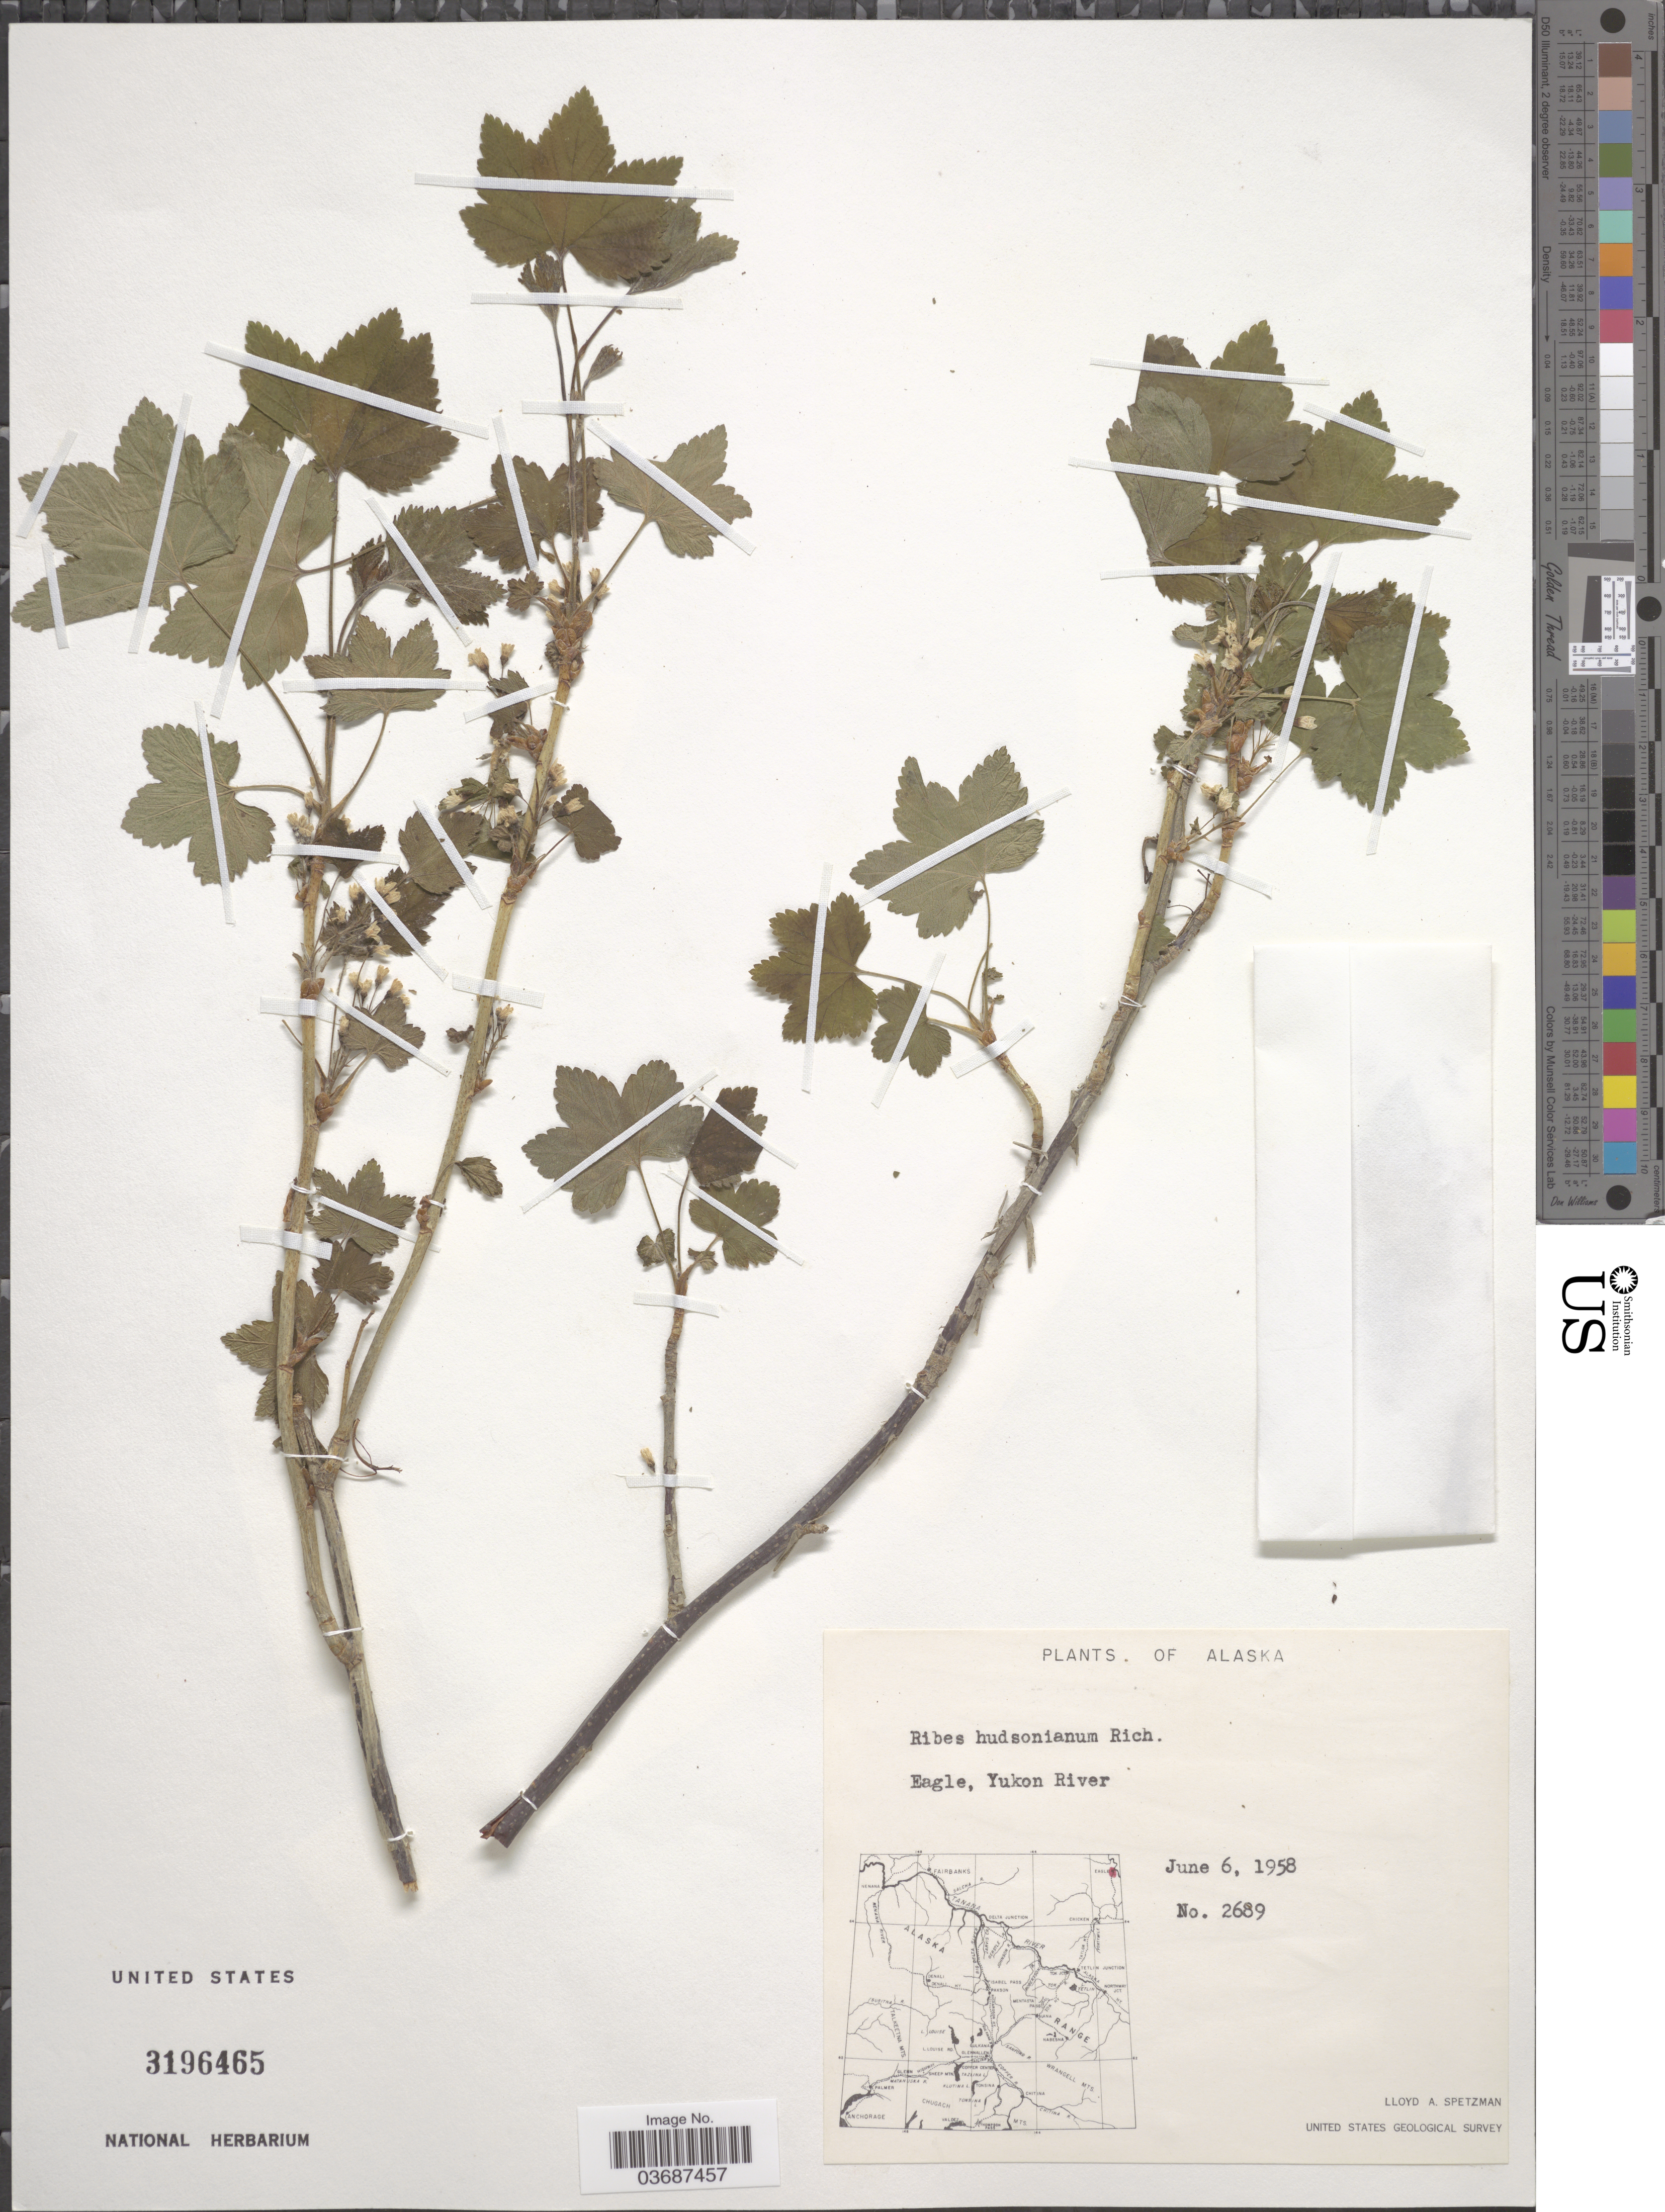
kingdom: Plantae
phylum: Tracheophyta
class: Magnoliopsida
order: Saxifragales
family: Grossulariaceae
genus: Ribes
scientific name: Ribes hudsonianum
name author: Richardson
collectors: L. Spetzman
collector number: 2689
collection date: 1958-06-06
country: United States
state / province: Alaska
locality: Eagle, Yukon River. United States Geological Survey.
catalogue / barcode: US 3196465